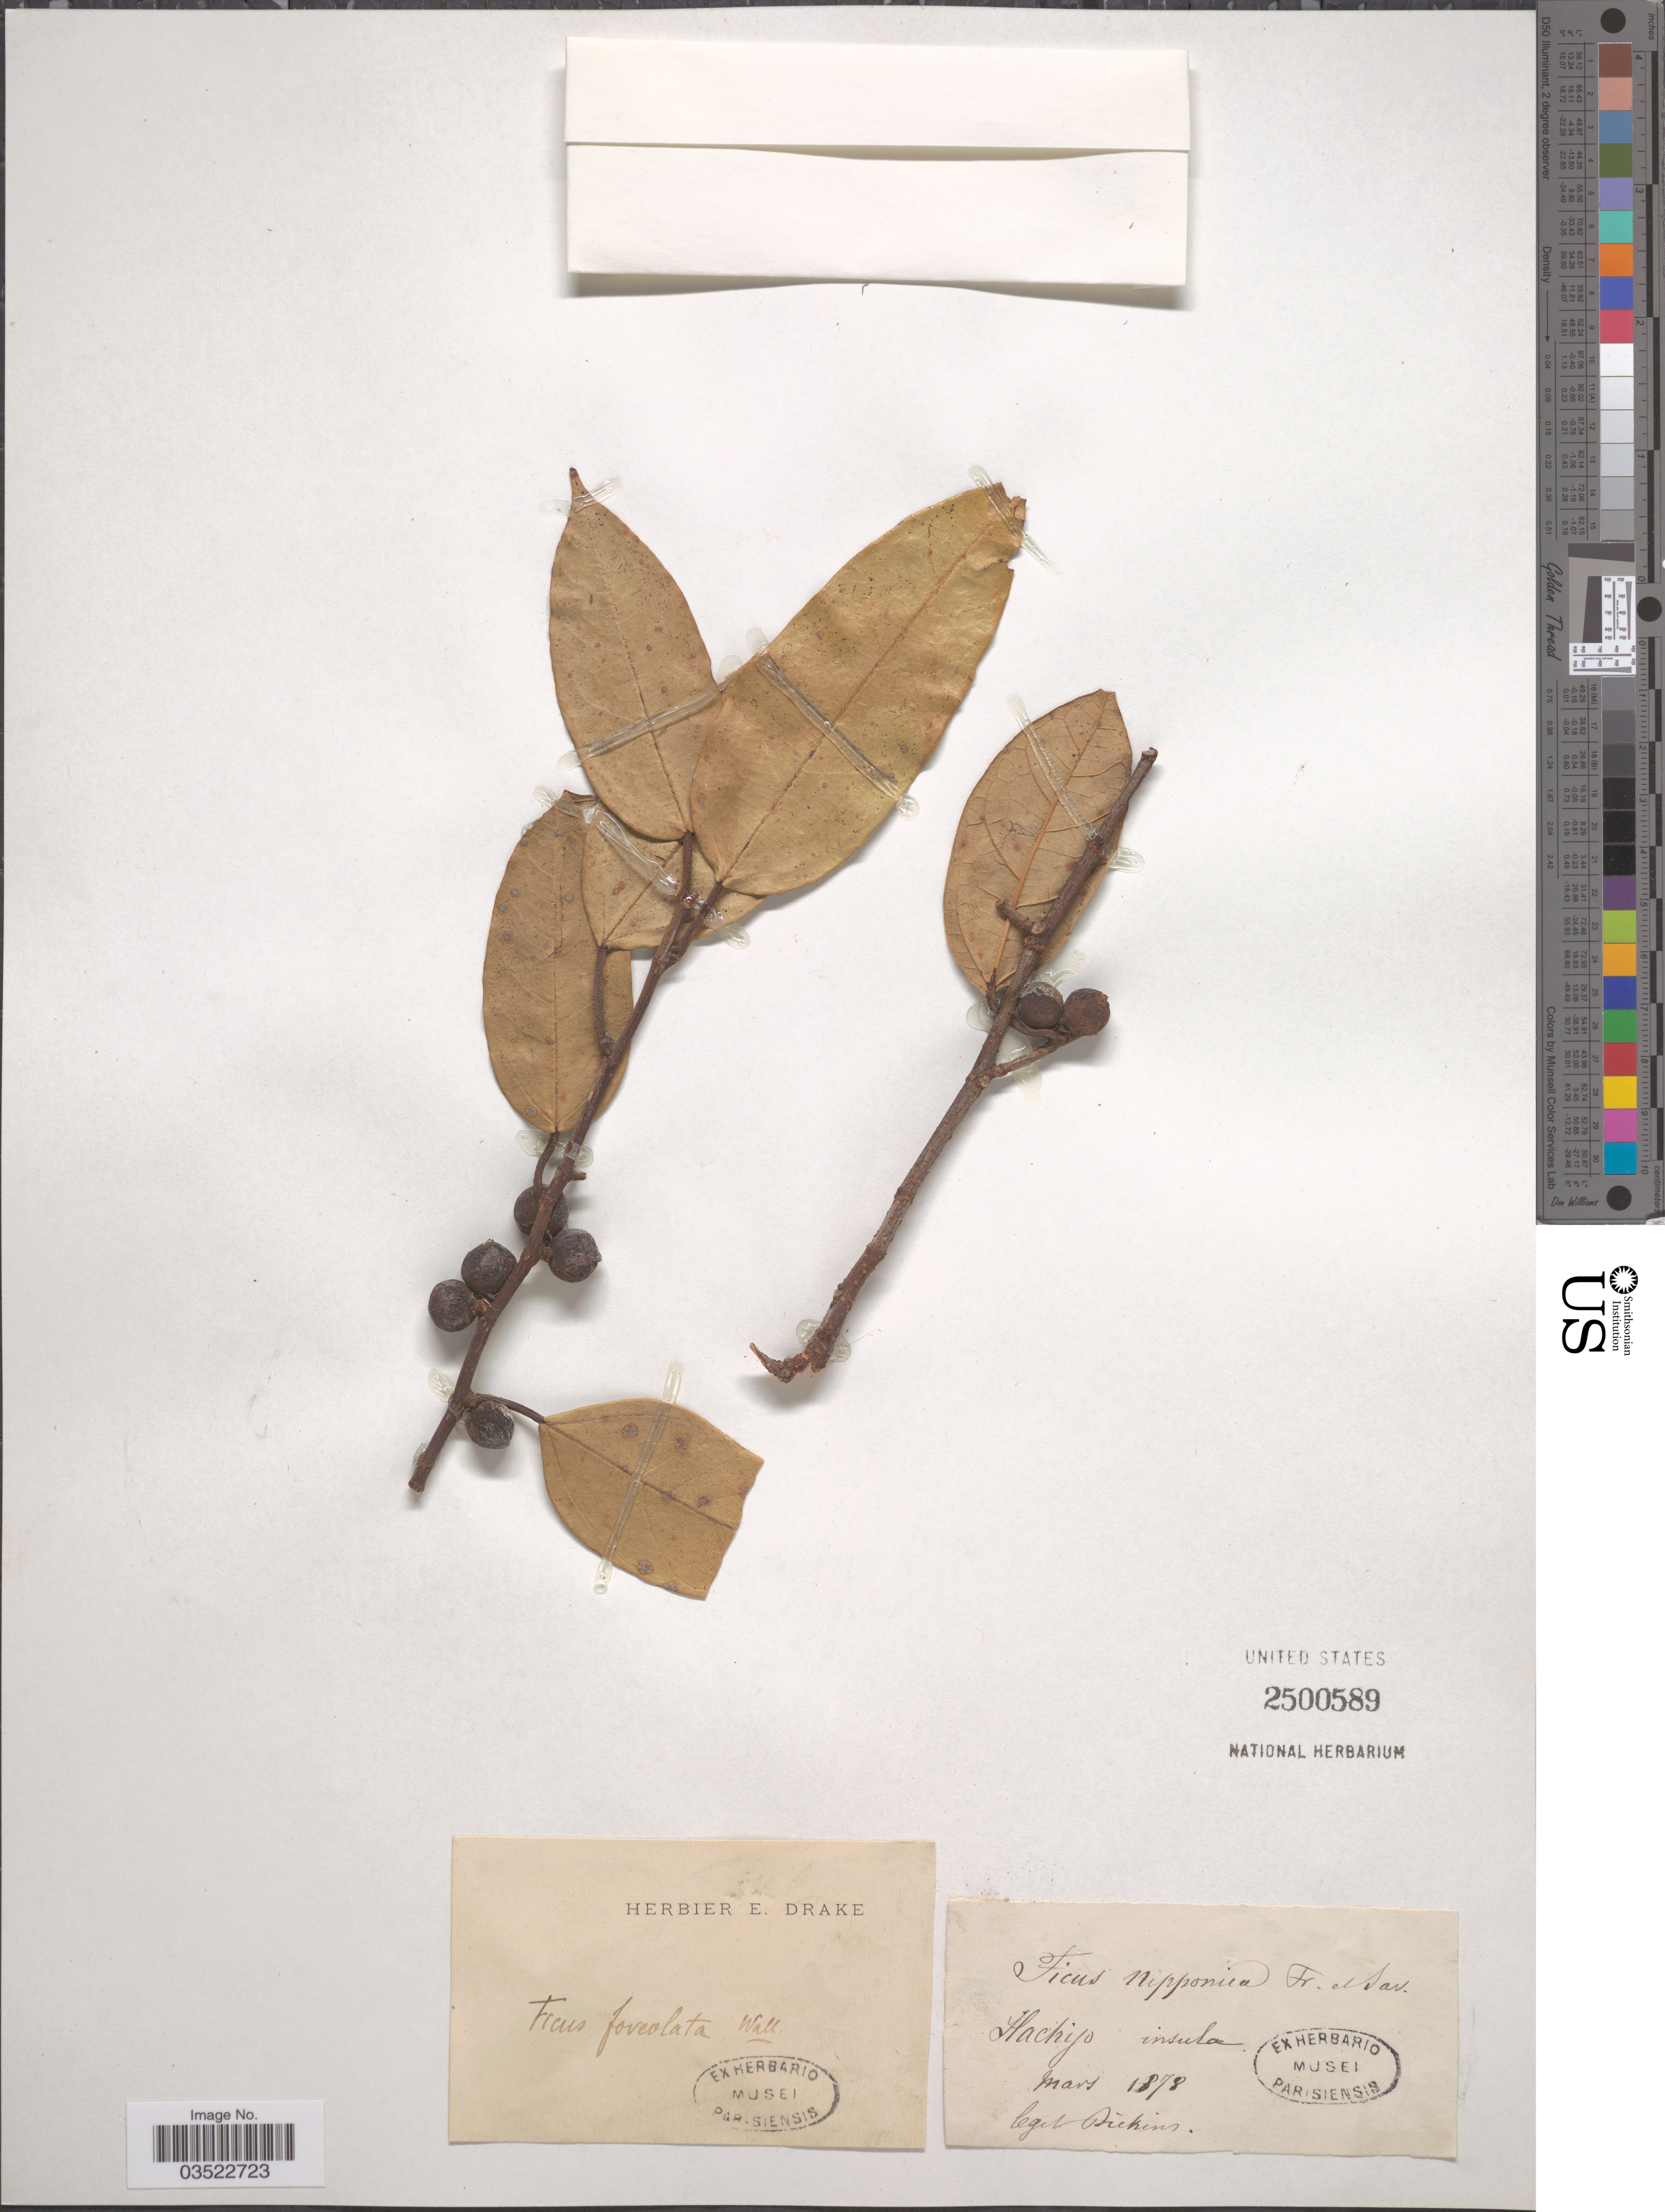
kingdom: Plantae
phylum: Tracheophyta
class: Magnoliopsida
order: Rosales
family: Moraceae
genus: Ficus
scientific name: Ficus sarmentosa var. nipponica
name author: (Franch. & Sav.) Corner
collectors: Dickins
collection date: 1878-03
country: Japan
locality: Hachijo insula.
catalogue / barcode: US 2500589